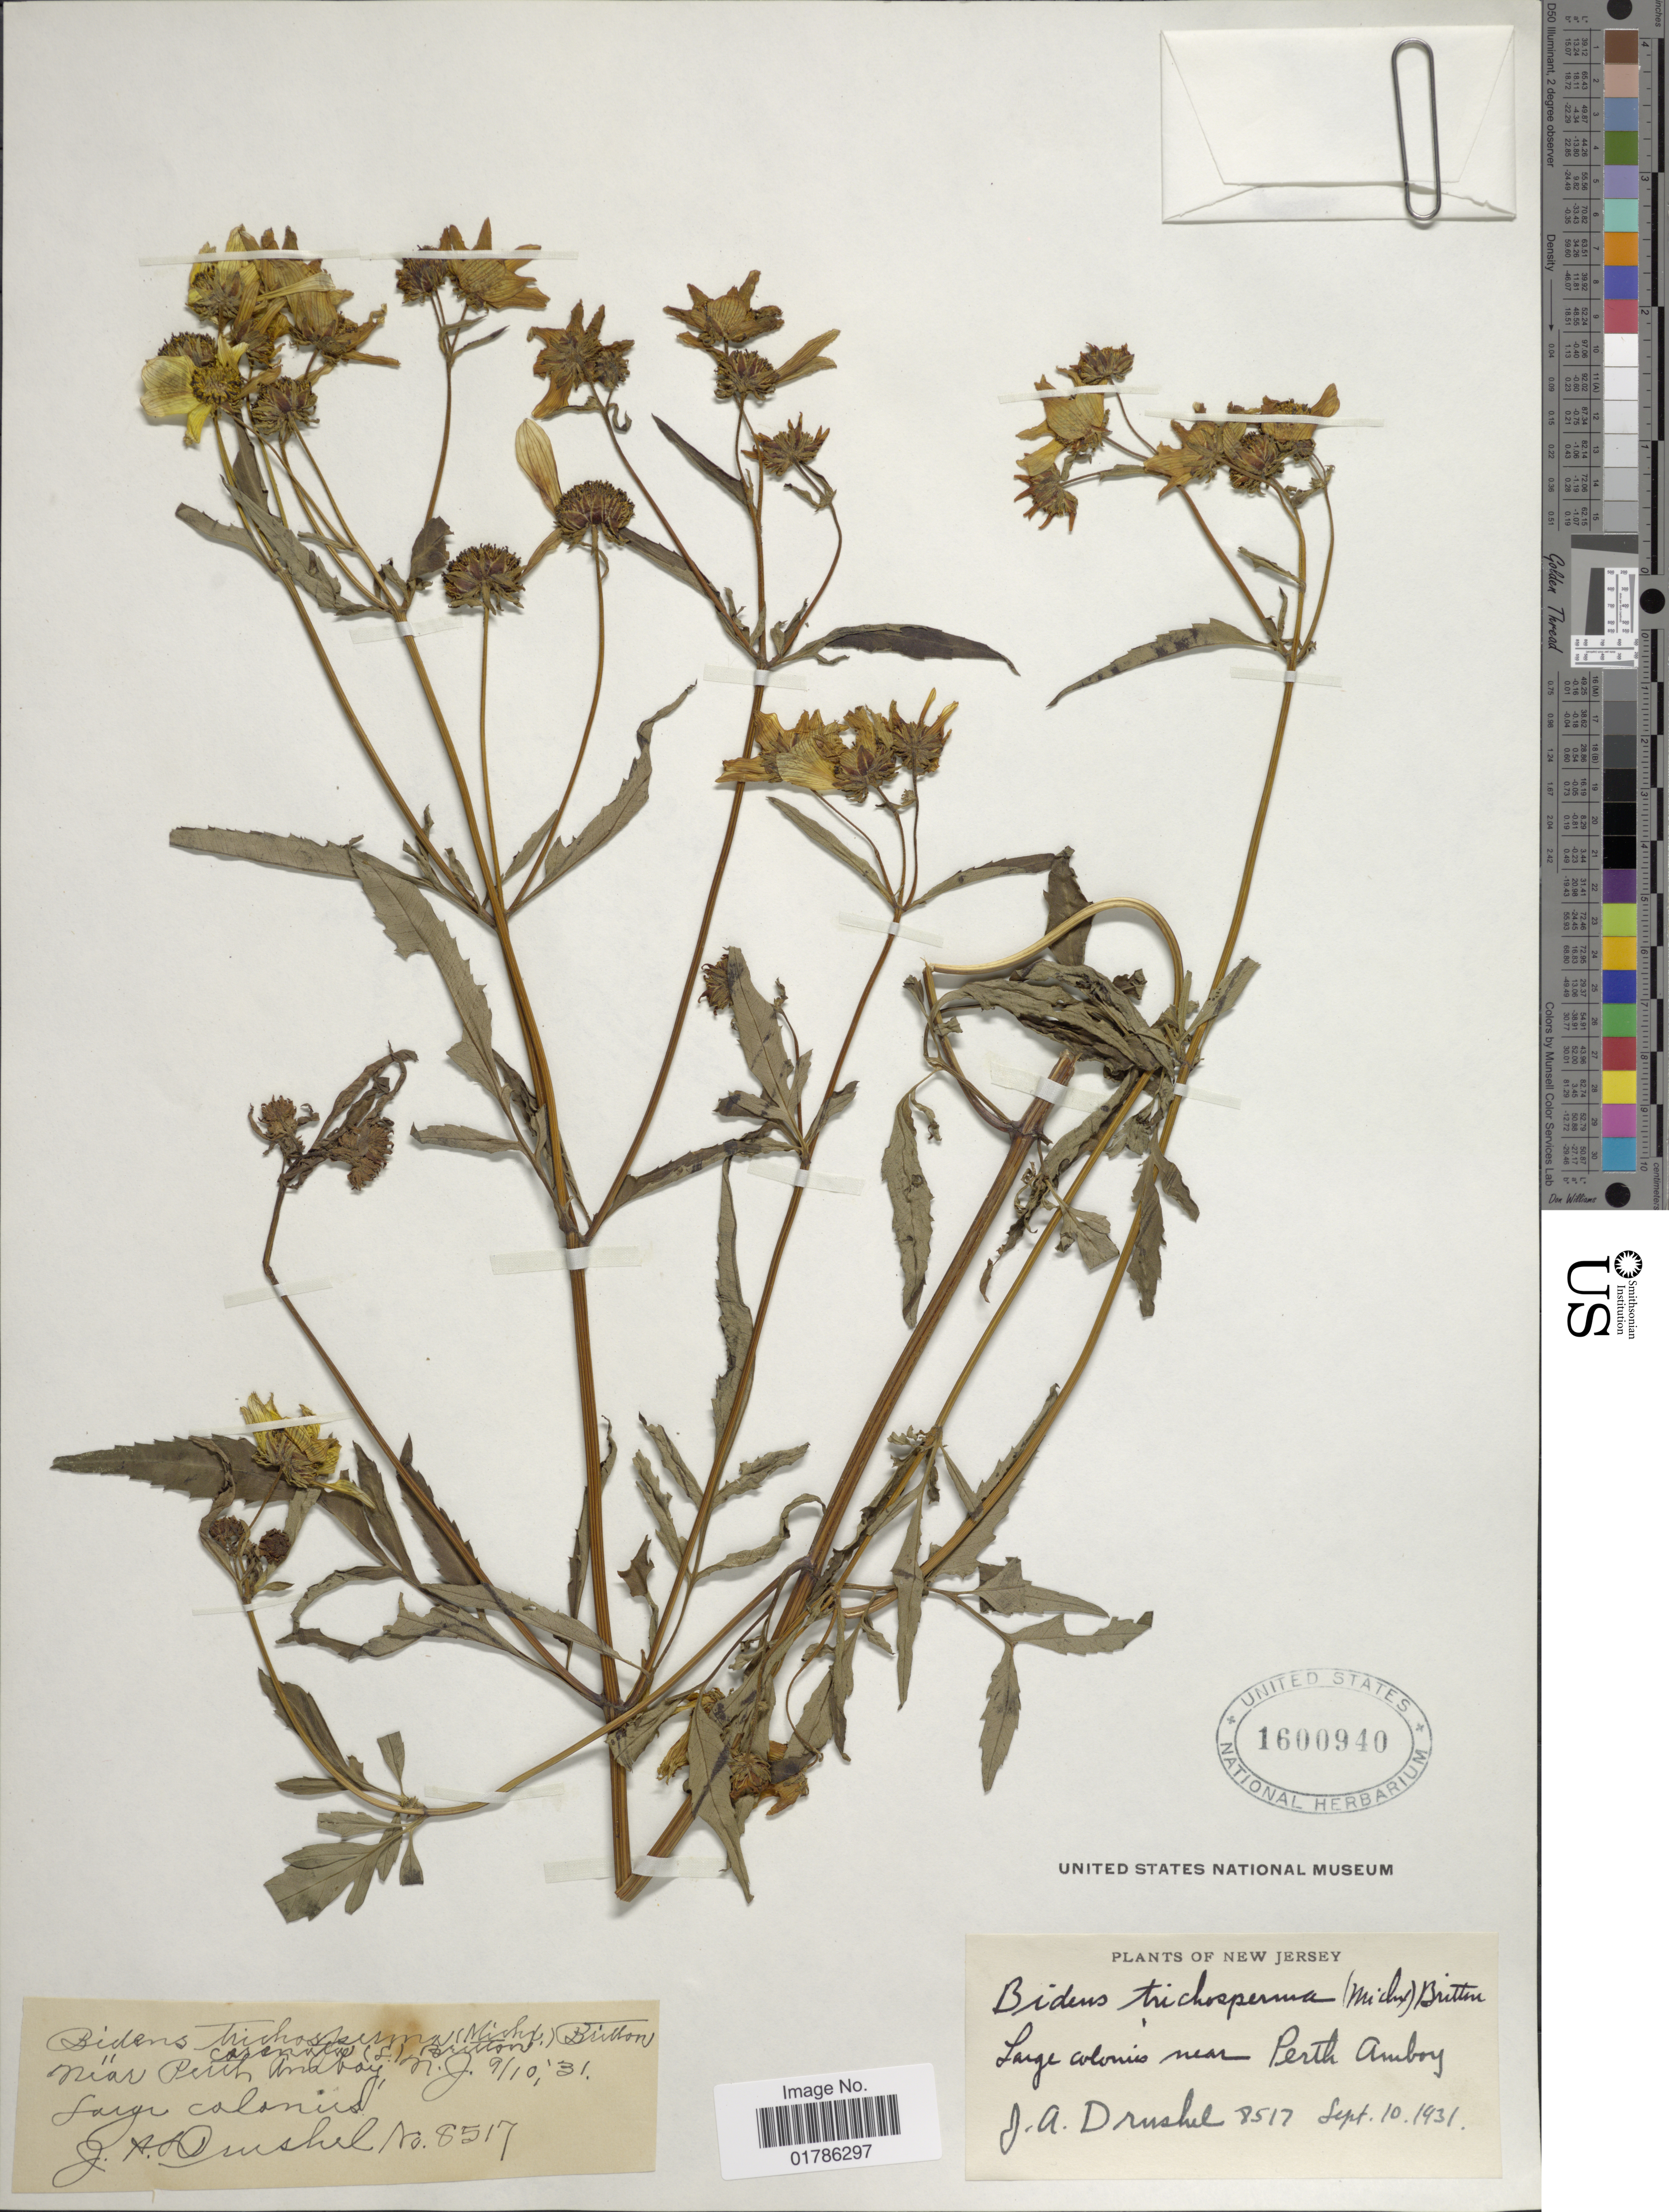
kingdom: Plantae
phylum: Tracheophyta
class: Magnoliopsida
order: Asterales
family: Asteraceae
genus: Bidens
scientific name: Bidens coronata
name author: (L.) Britton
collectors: J. A. Drushel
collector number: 8517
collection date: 1931-09-10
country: United States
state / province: New Jersey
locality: Large Colonies, near Perth Amboy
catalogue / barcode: US 1600940